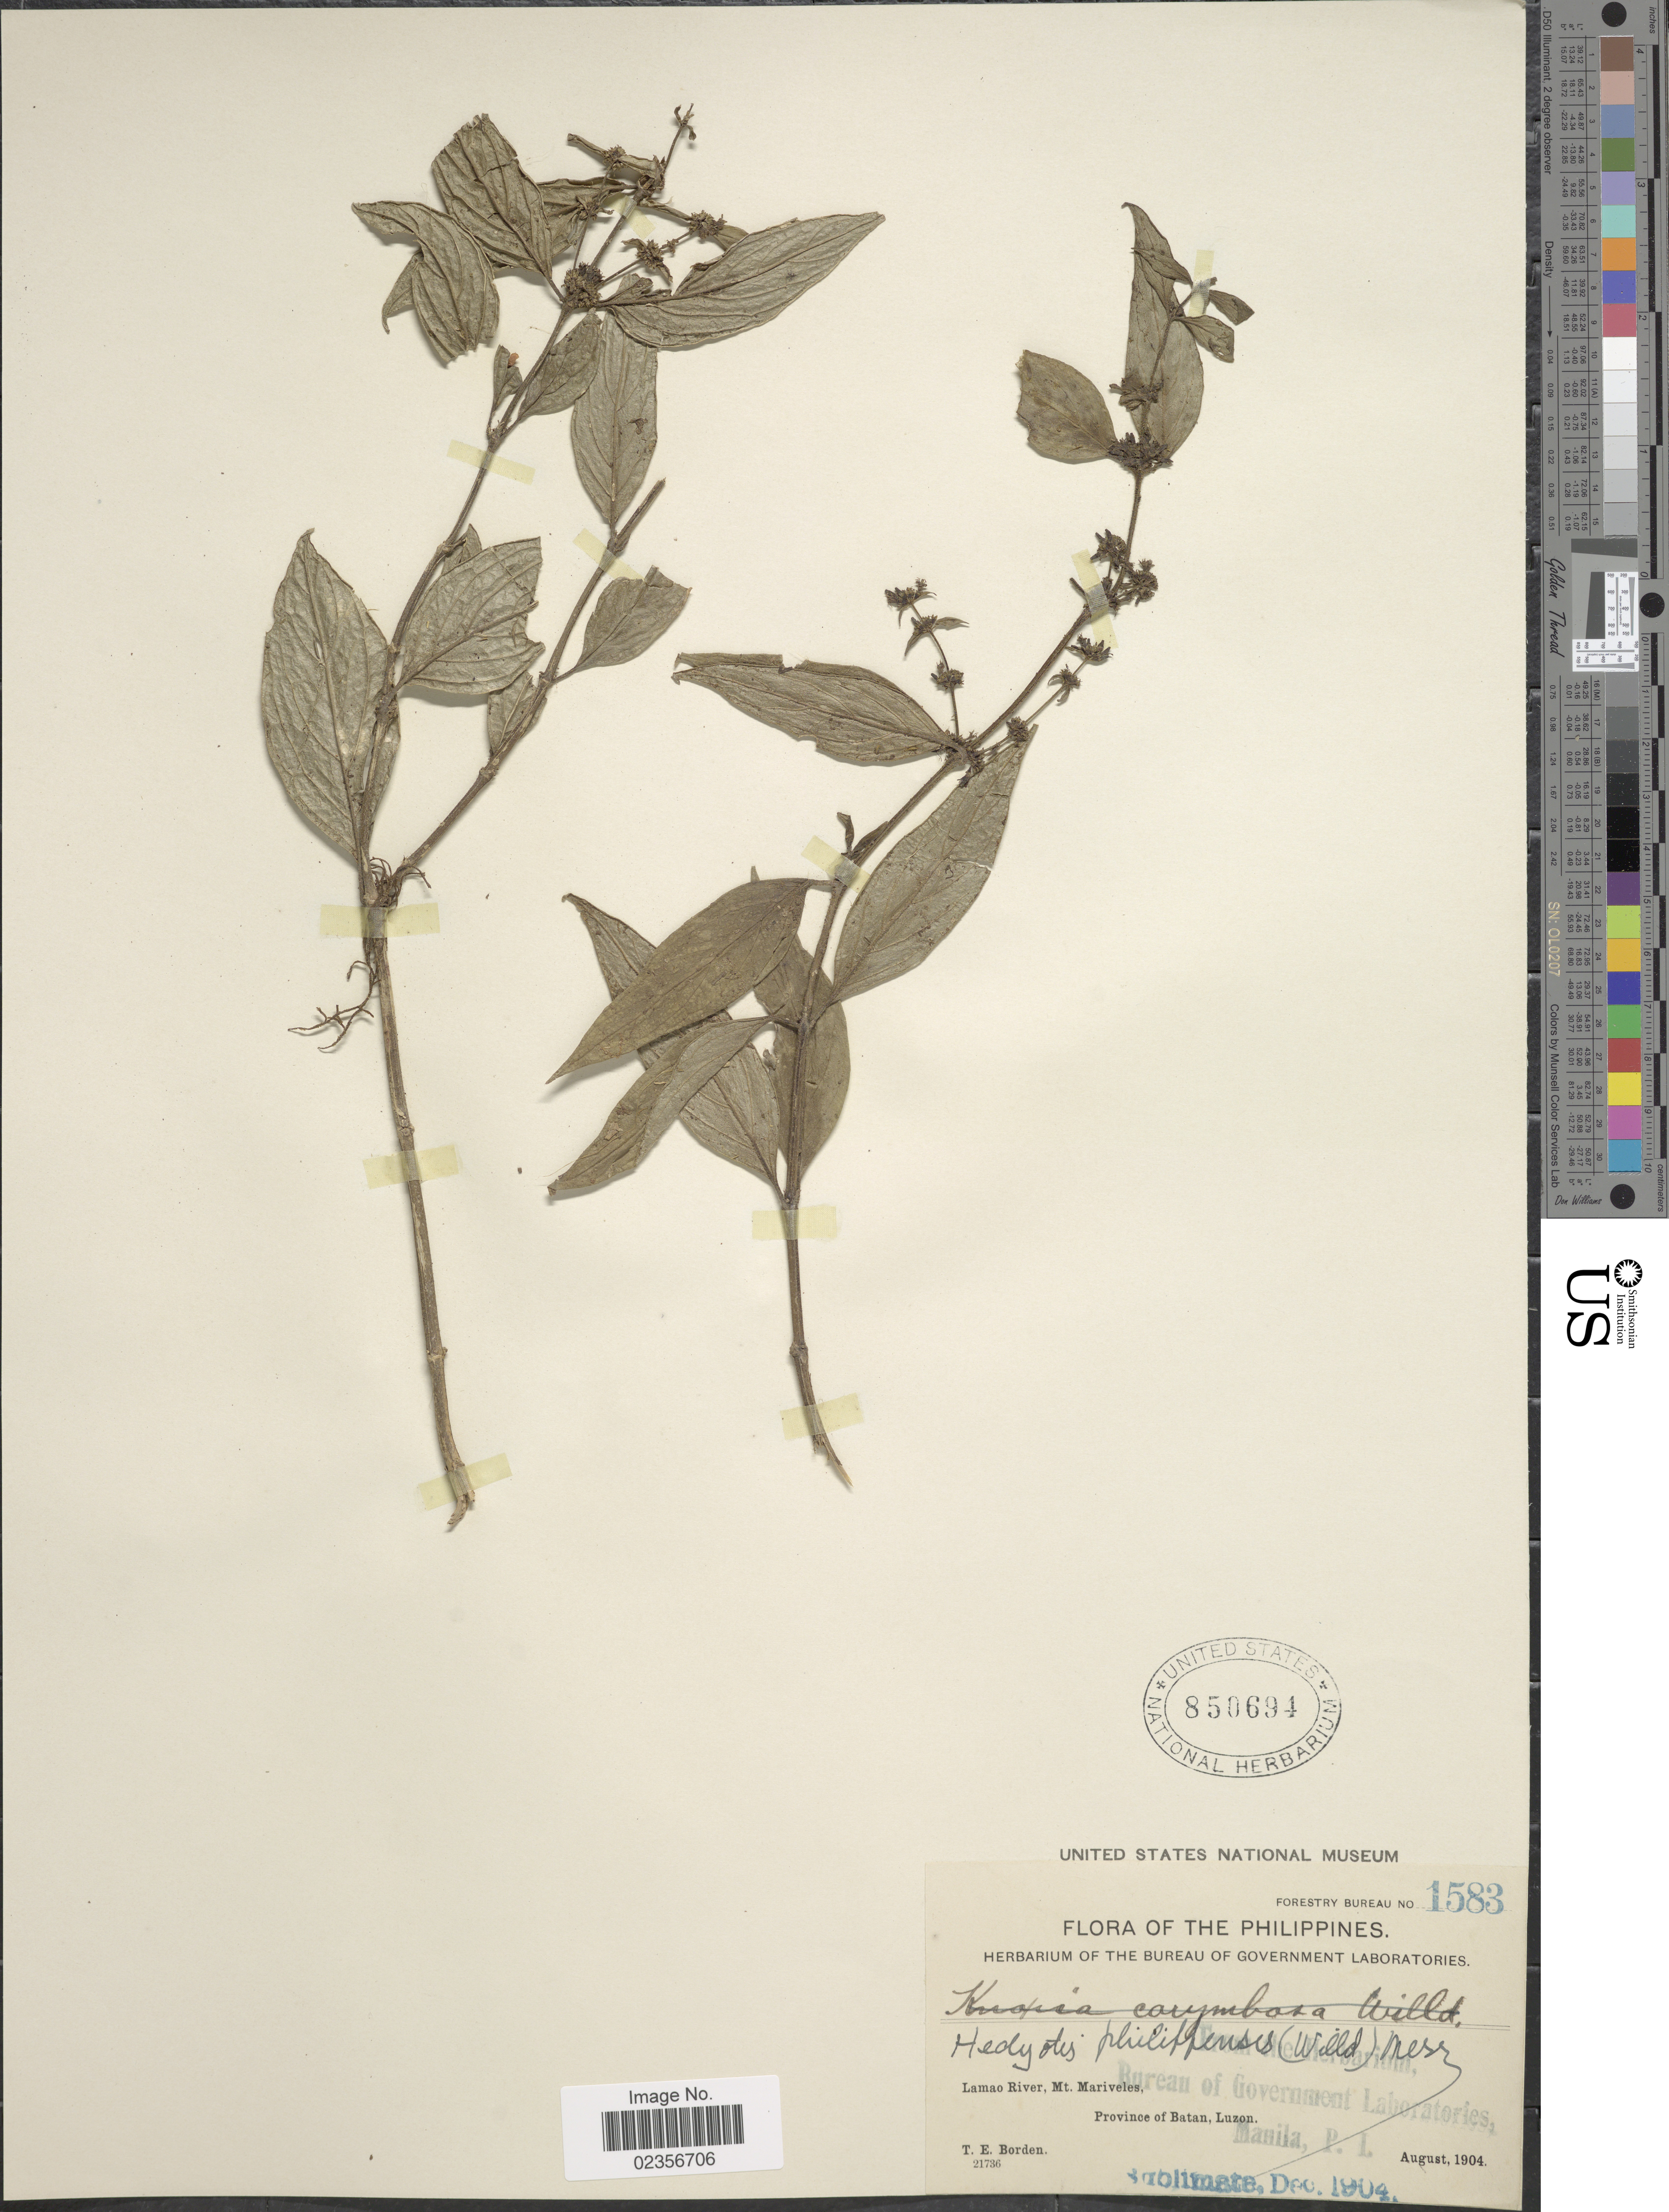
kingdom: Plantae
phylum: Tracheophyta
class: Magnoliopsida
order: Gentianales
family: Rubiaceae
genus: Hedyotis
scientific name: Hedyotis philippensis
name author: (Willd. ex Spreng.) Merr. ex C.B. Rob.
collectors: T. E. Borden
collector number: Forestry Bureau 1583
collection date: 1904-08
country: Philippines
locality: Lamao River, Mt. Mariveles, Province of Batan, Luzon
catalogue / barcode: US 850694